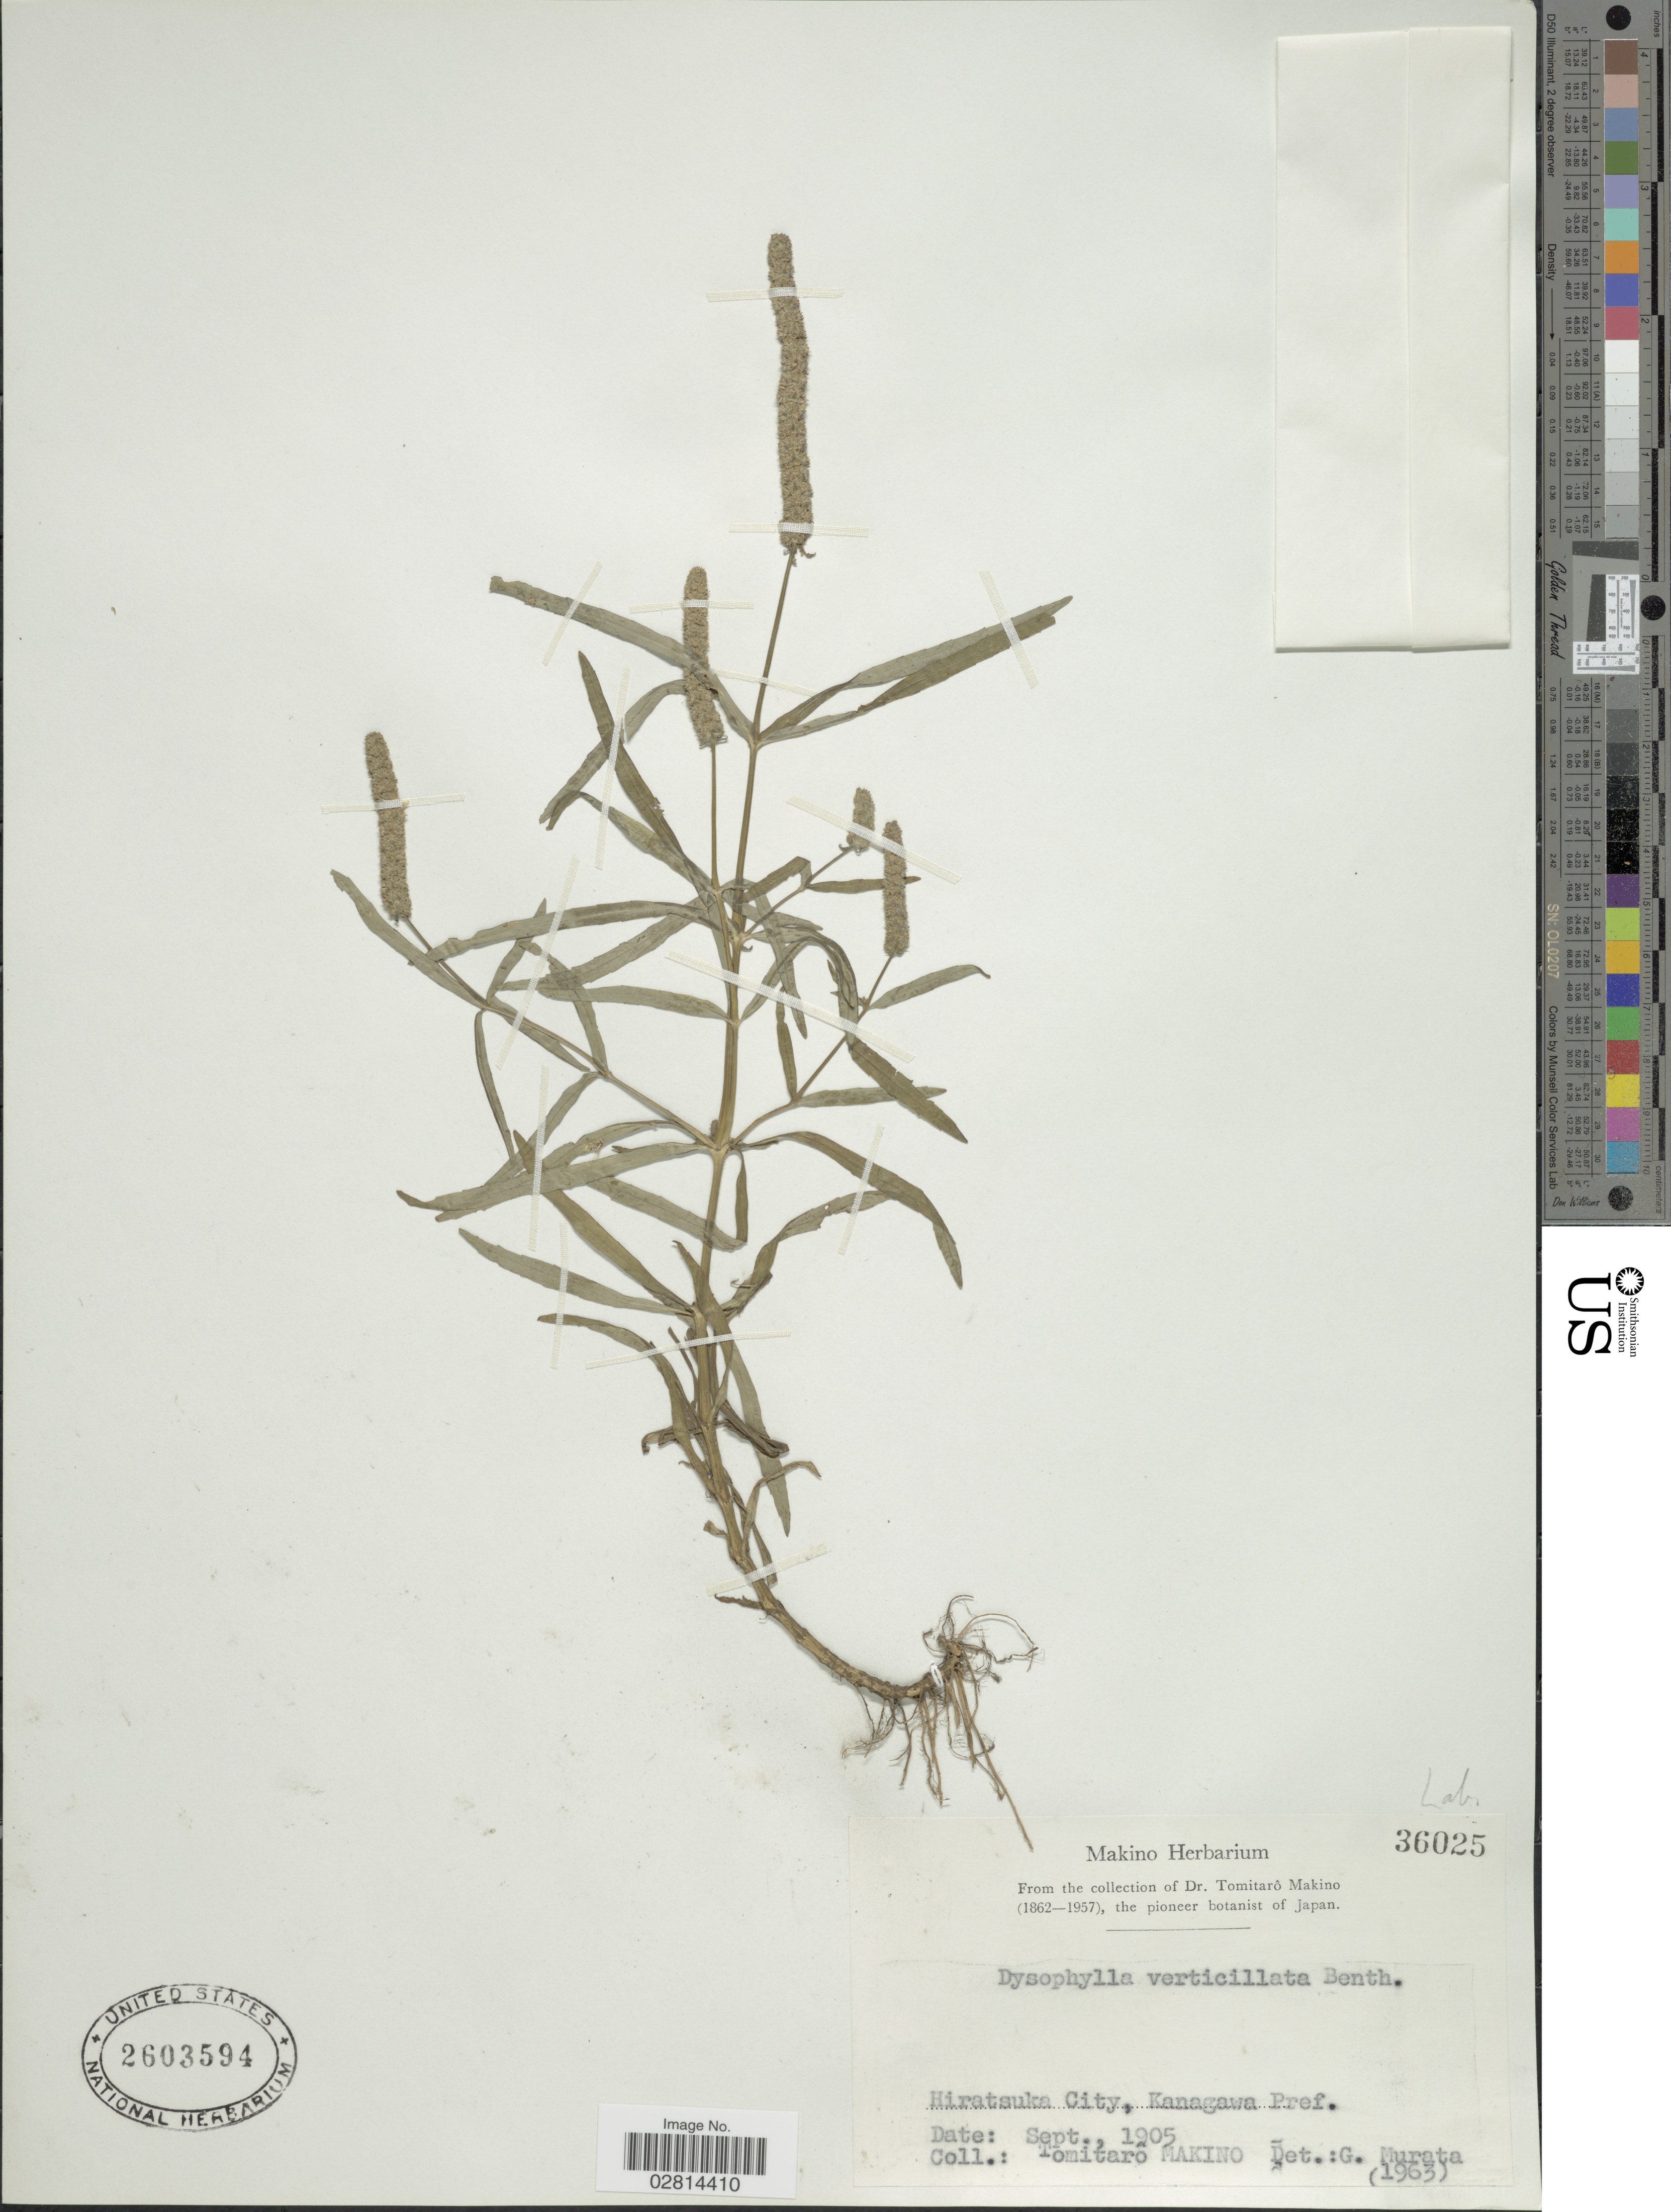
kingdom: Plantae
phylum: Tracheophyta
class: Magnoliopsida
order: Lamiales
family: Lamiaceae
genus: Pogostemon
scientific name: Pogostemon stellatus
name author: (Lour.) Kuntze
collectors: T. Makino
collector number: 36025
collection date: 1905-09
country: Japan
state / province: Kanagawa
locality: Hiratsuka City, Kanagawa Pref.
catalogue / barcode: US 2603594